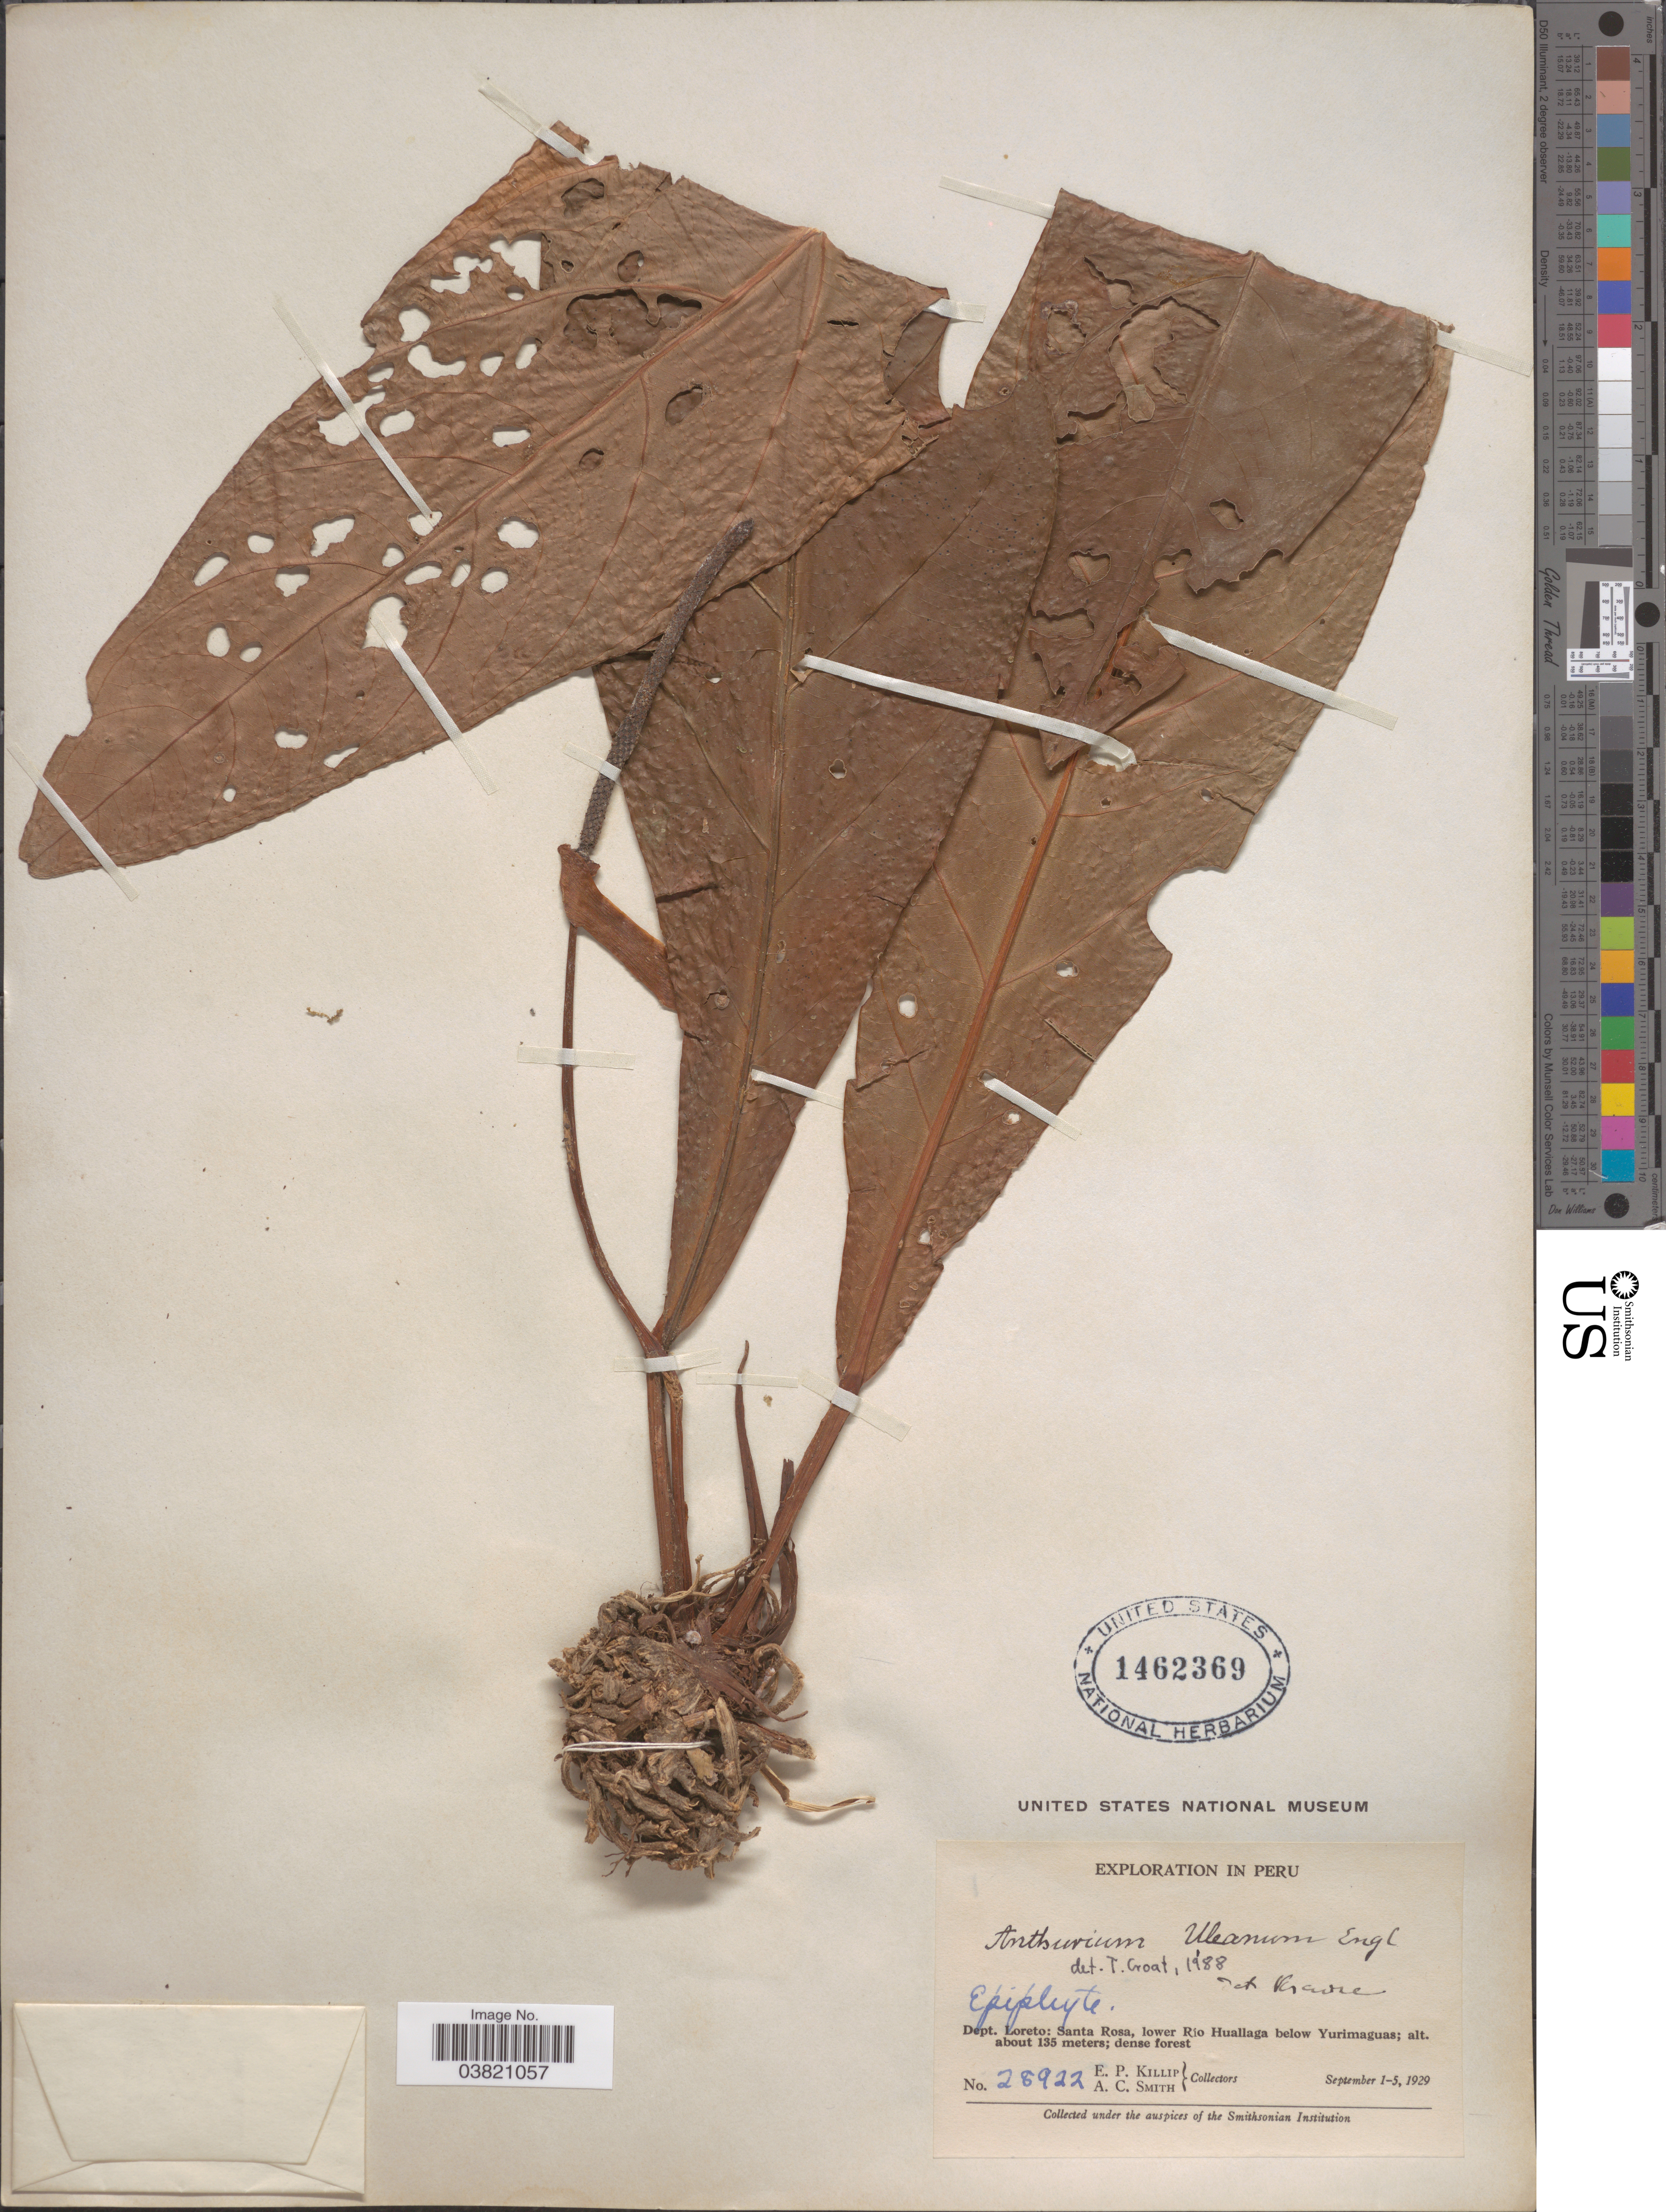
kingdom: Plantae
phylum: Tracheophyta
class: Liliopsida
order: Alismatales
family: Araceae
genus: Anthurium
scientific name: Anthurium uleanum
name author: Engl.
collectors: E. P. Killip & A. C. Smith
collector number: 28922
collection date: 1929-09-01/1929-09-05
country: Peru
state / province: Loreto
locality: Dept. Loreto: Santa Rosa, lower Río Huallaga below Yurimaguas.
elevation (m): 135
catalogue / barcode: US 1462369